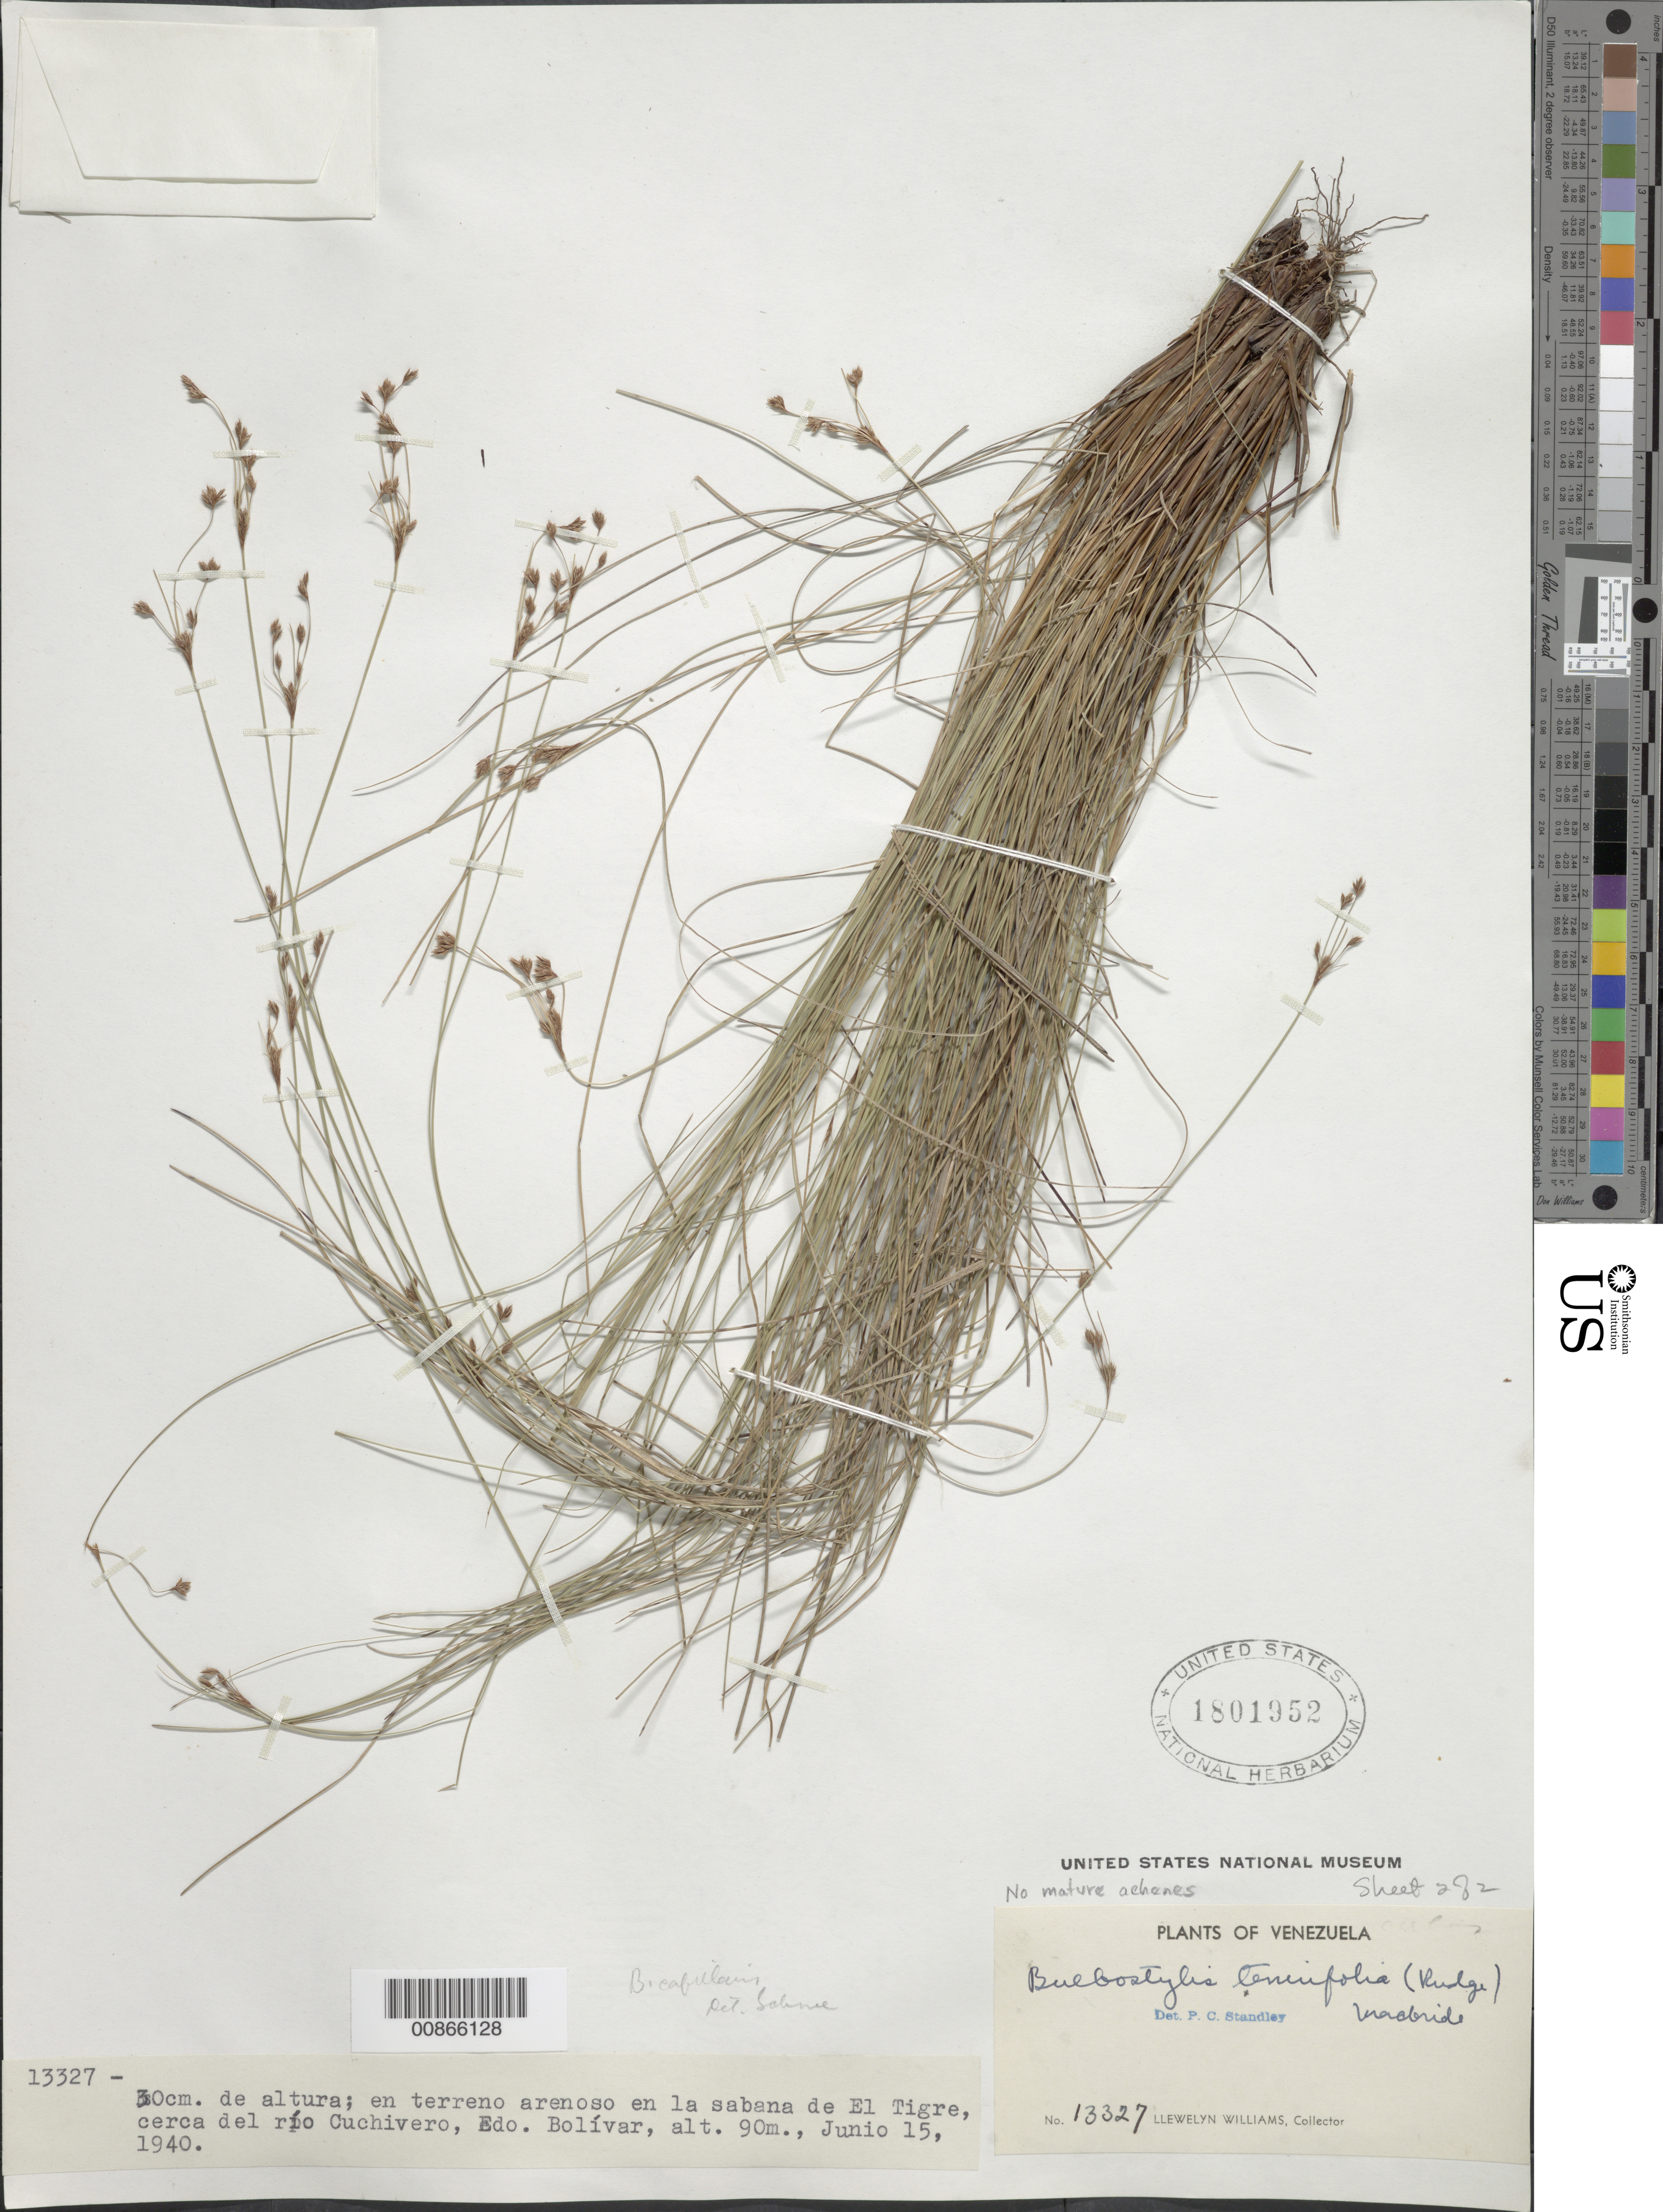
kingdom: Plantae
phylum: Tracheophyta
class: Liliopsida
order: Poales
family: Cyperaceae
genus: Bulbostylis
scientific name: Bulbostylis junciformis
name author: (Kunth) C.B. Clarke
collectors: Ll. Williams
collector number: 13327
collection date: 1940-06-15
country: Venezuela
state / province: Bolivar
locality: En terreno arenoso en la sabana de El Tigre cerca del rio Cuchivero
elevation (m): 90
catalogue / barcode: US 1801952